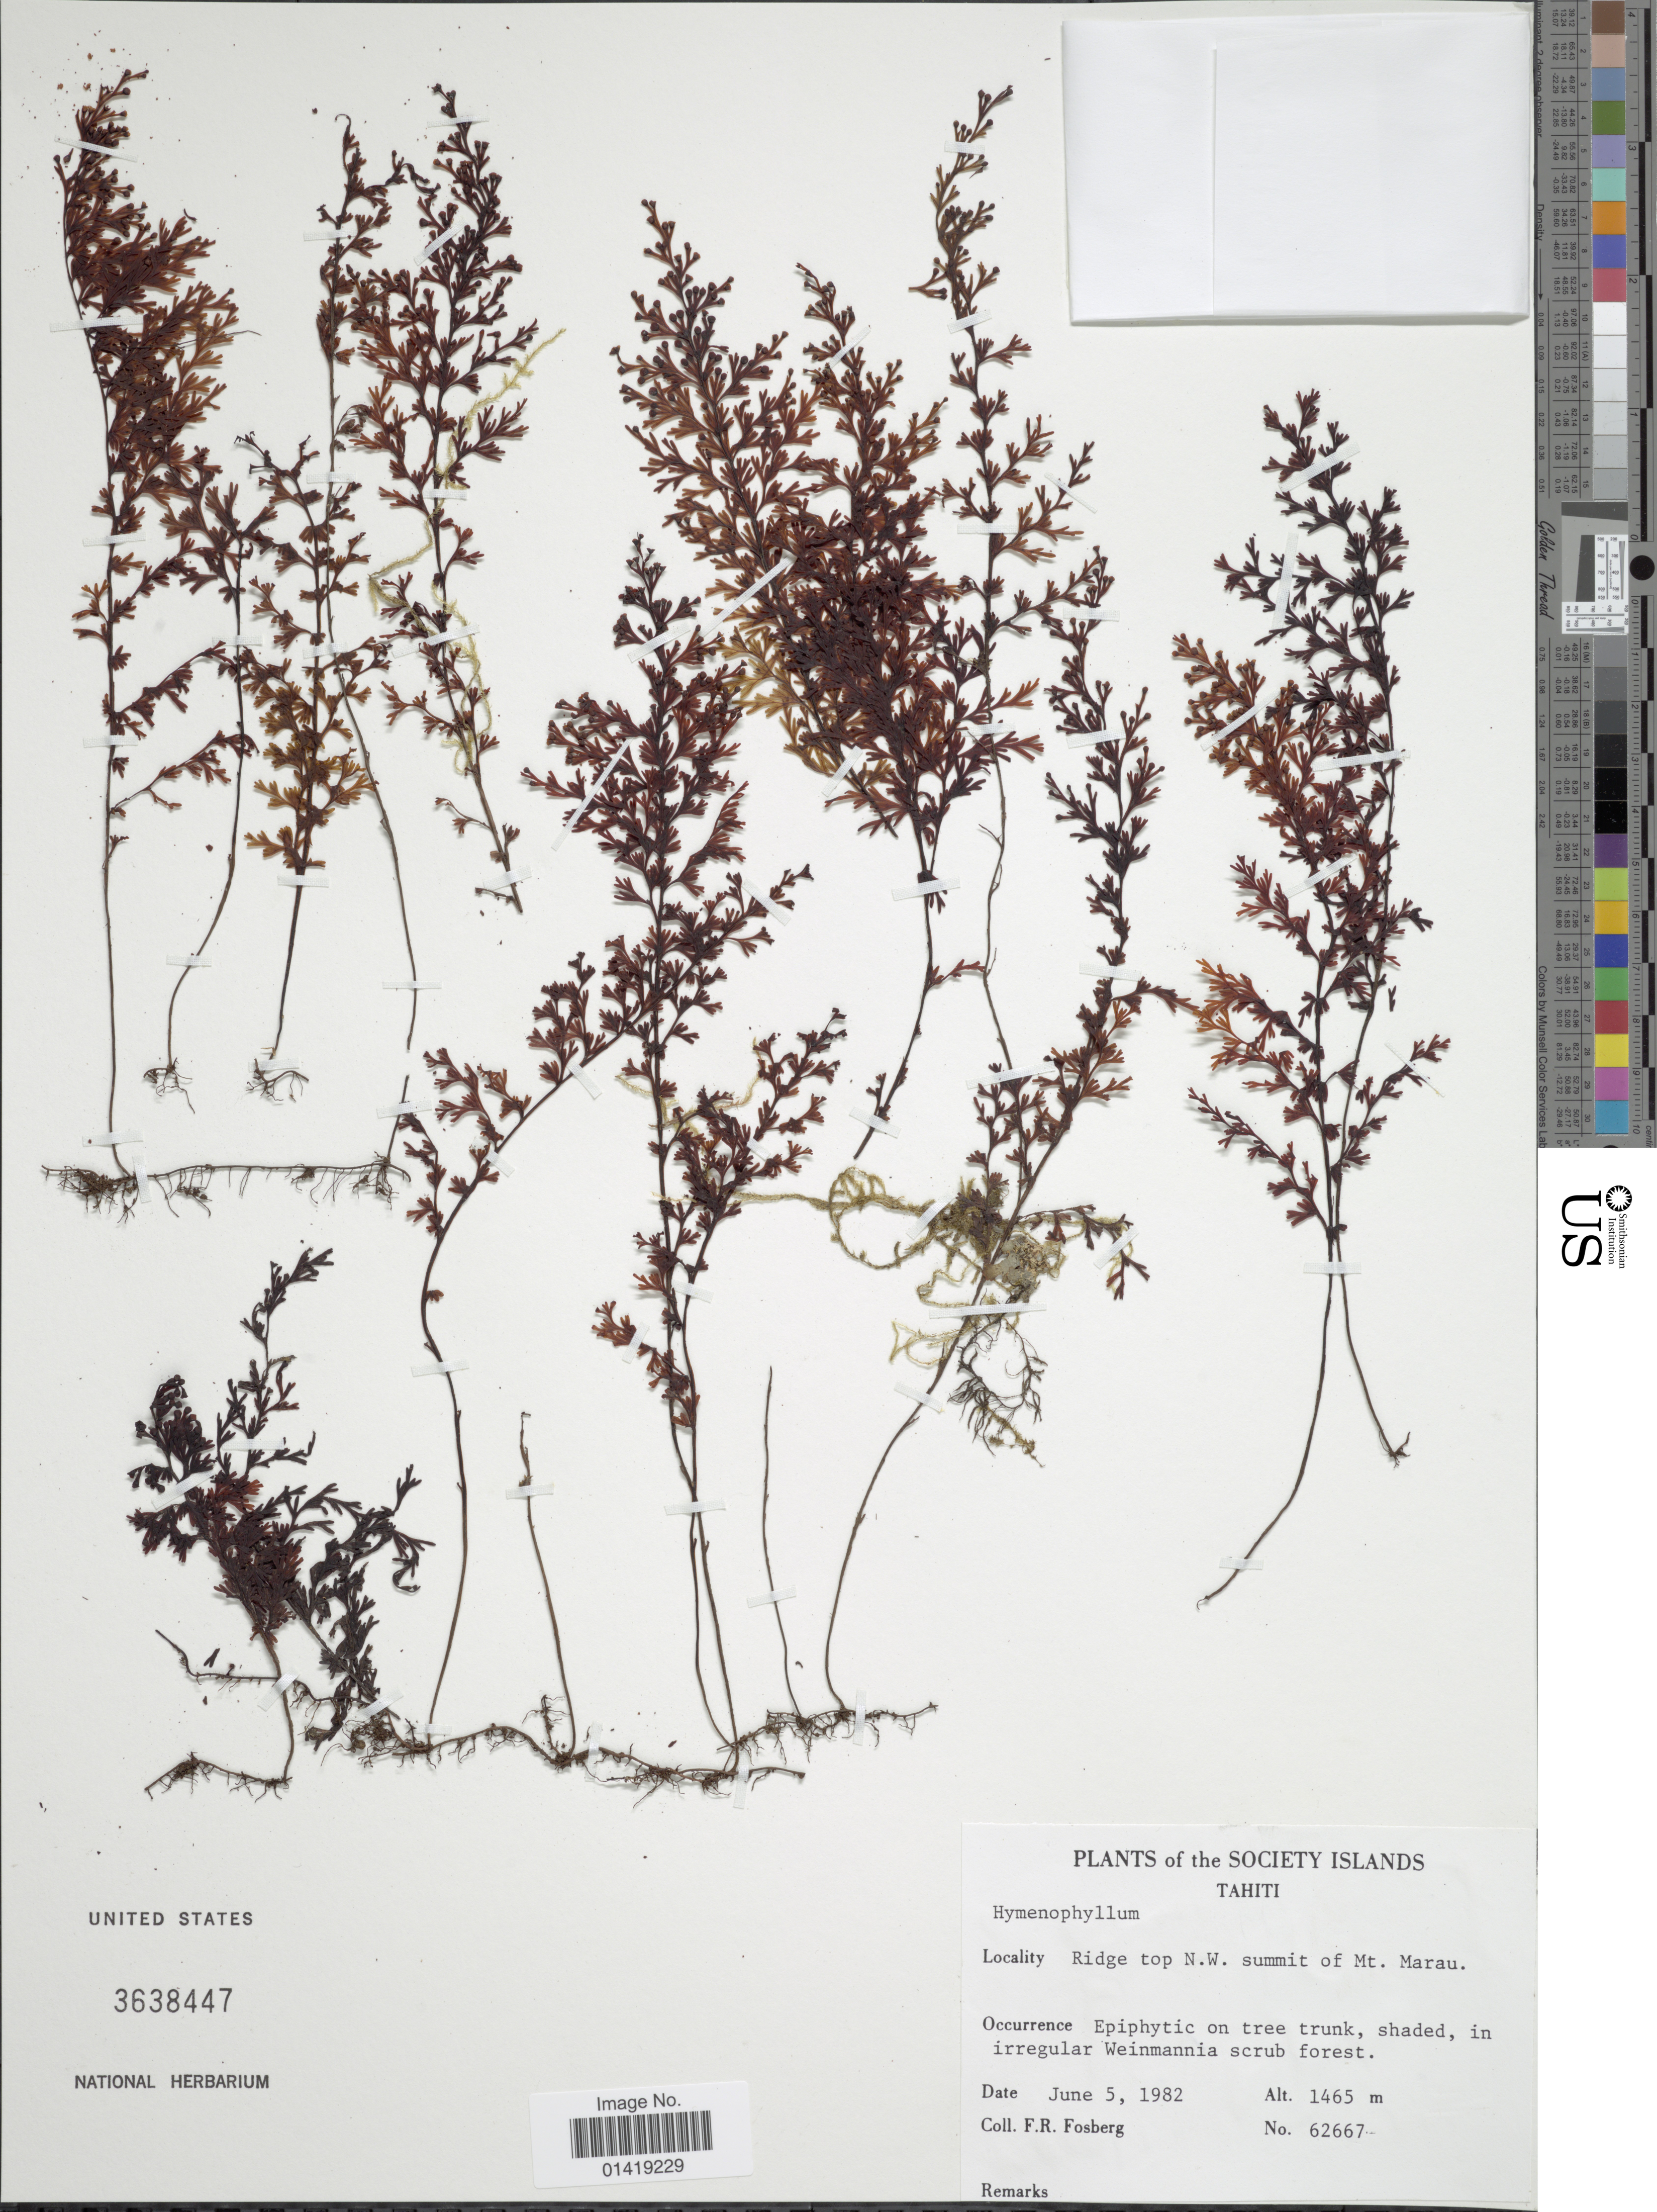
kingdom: Plantae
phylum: Tracheophyta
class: Polypodiopsida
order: Hymenophyllales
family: Hymenophyllaceae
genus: Hymenophyllum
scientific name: Hymenophyllum polyanthos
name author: (Sw.) Sw.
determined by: Florence, J.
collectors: F. R. Fosberg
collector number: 62667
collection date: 1982-06-05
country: French Polynesia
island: Tahiti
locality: Society Islands Tahiti ridge top N.W. summit of Mt. Marau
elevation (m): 1465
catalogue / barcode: US 3638447